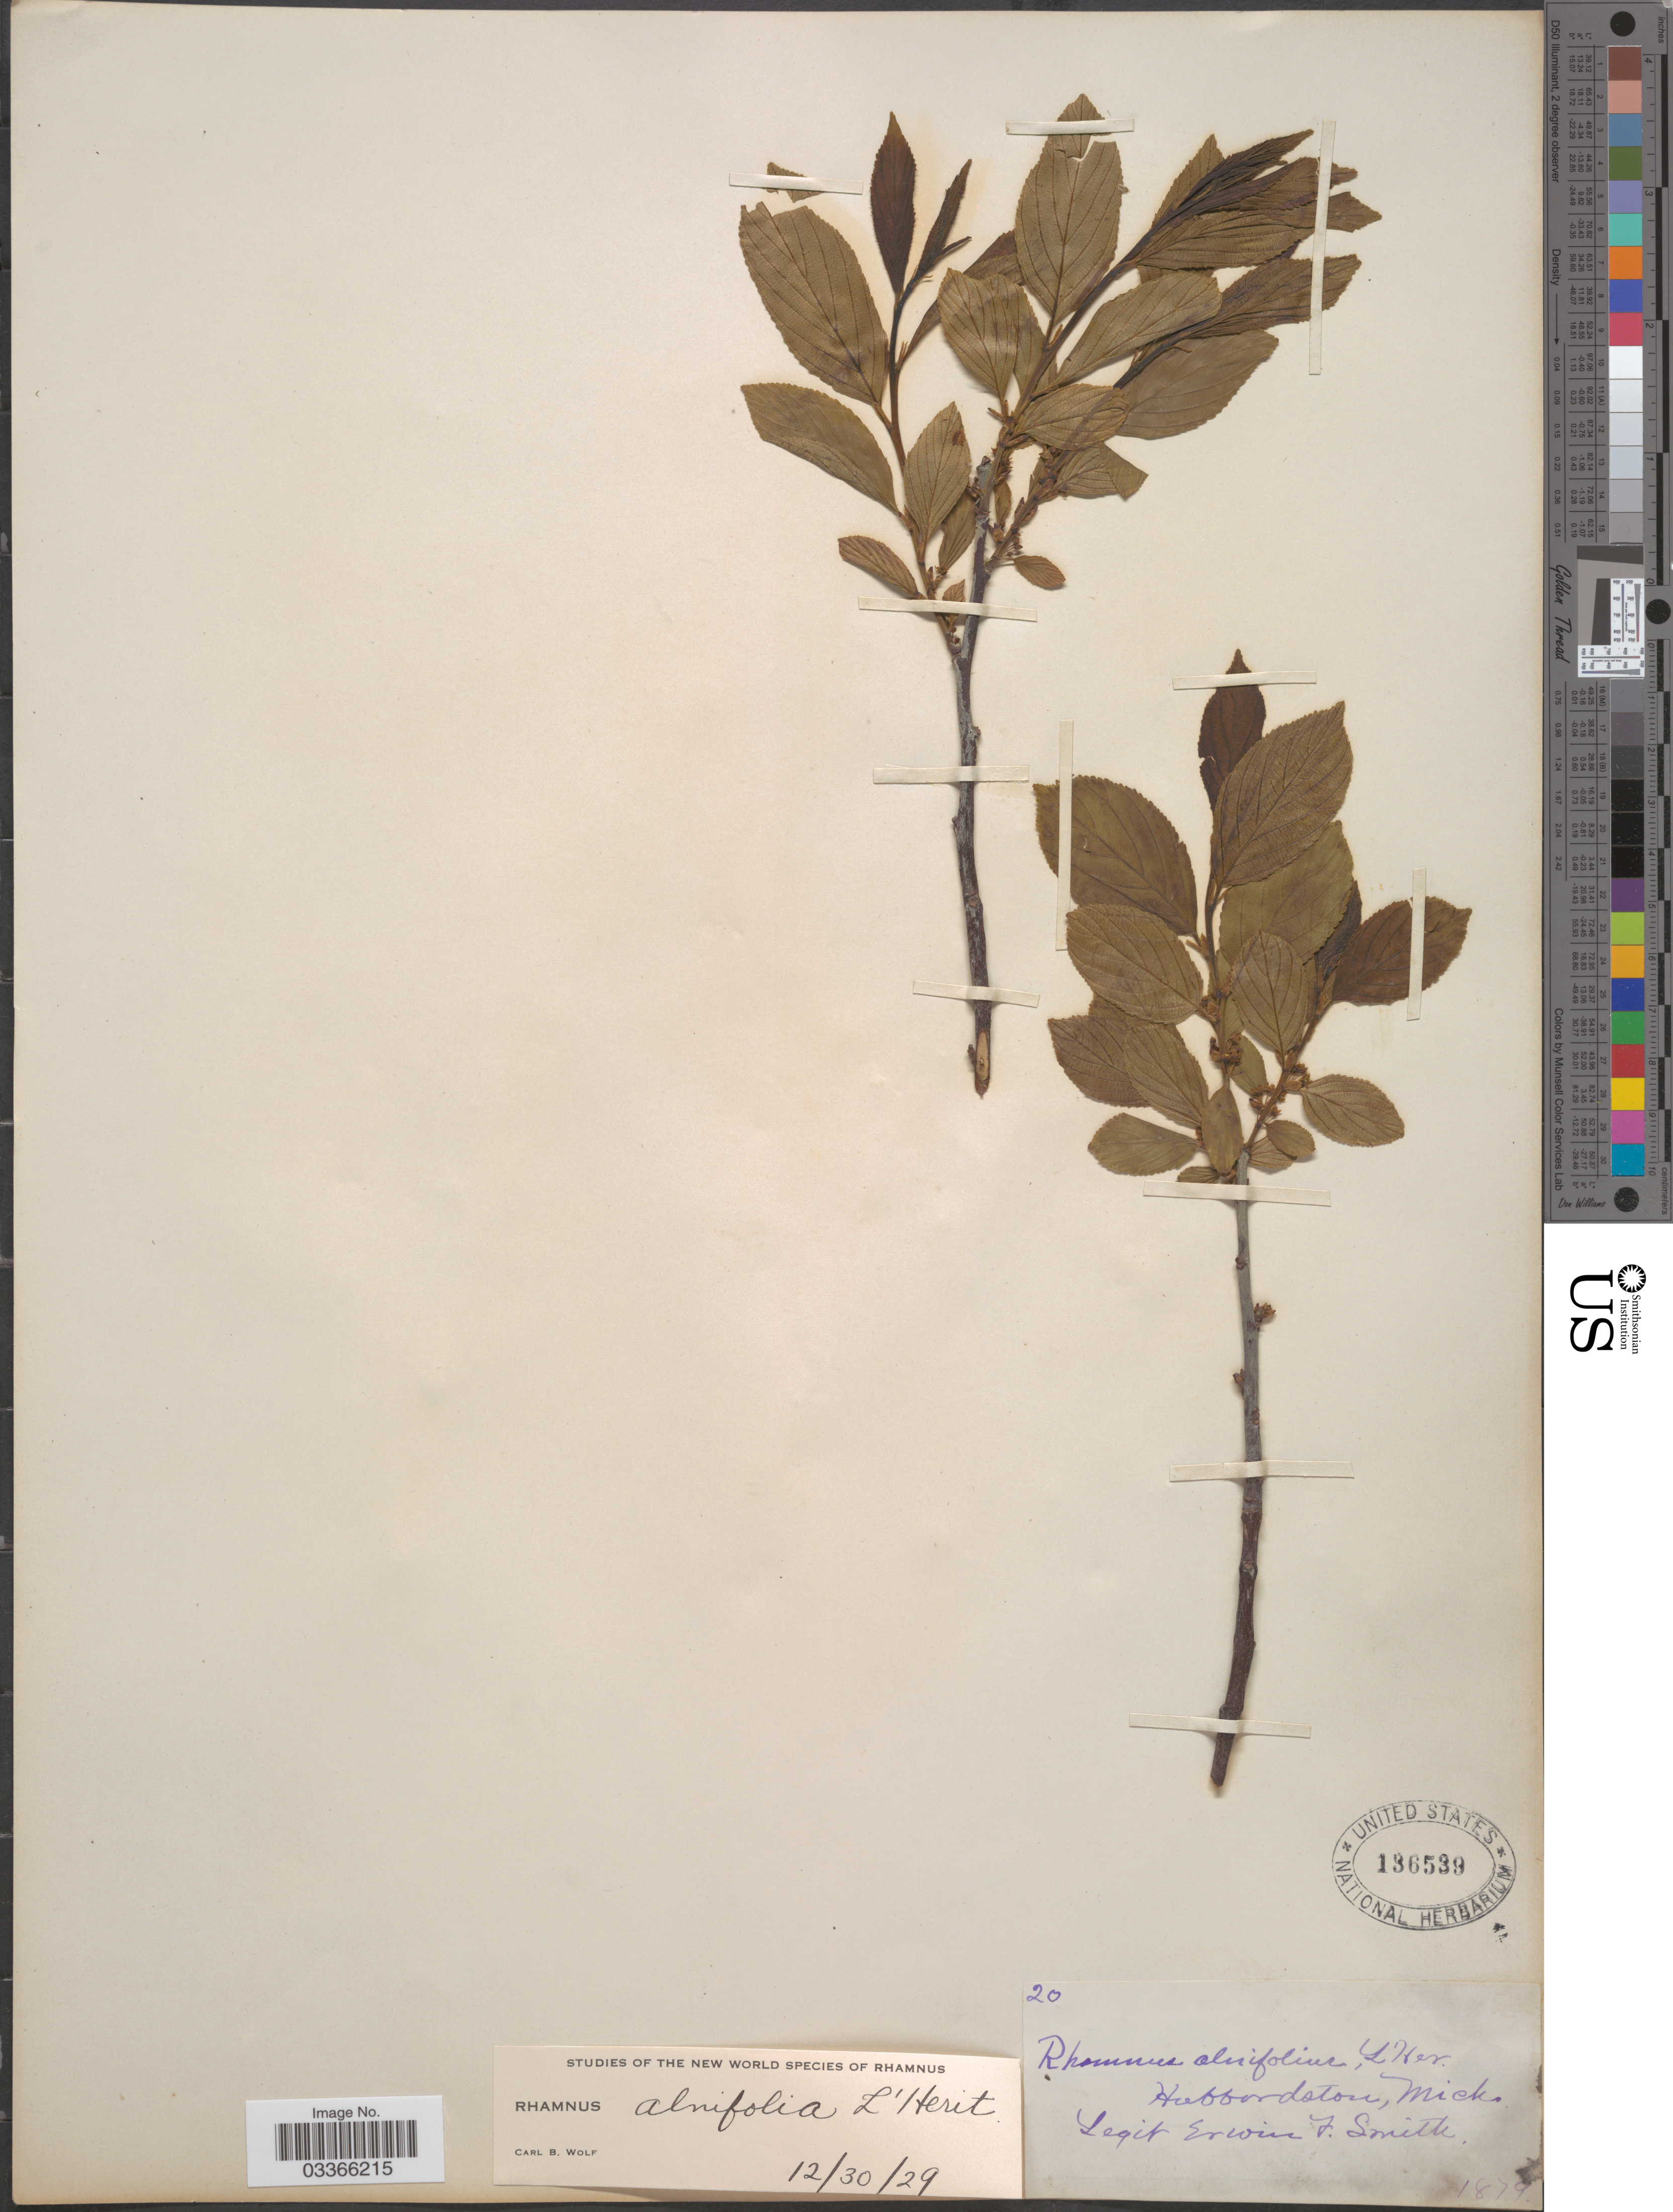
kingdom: Plantae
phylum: Tracheophyta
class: Magnoliopsida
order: Rosales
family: Rhamnaceae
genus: Rhamnus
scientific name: Rhamnus alnifolia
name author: L'Hér.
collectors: E. F. Smith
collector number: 20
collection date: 1879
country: United States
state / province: Michigan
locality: Hubbardston.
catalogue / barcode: US 136539